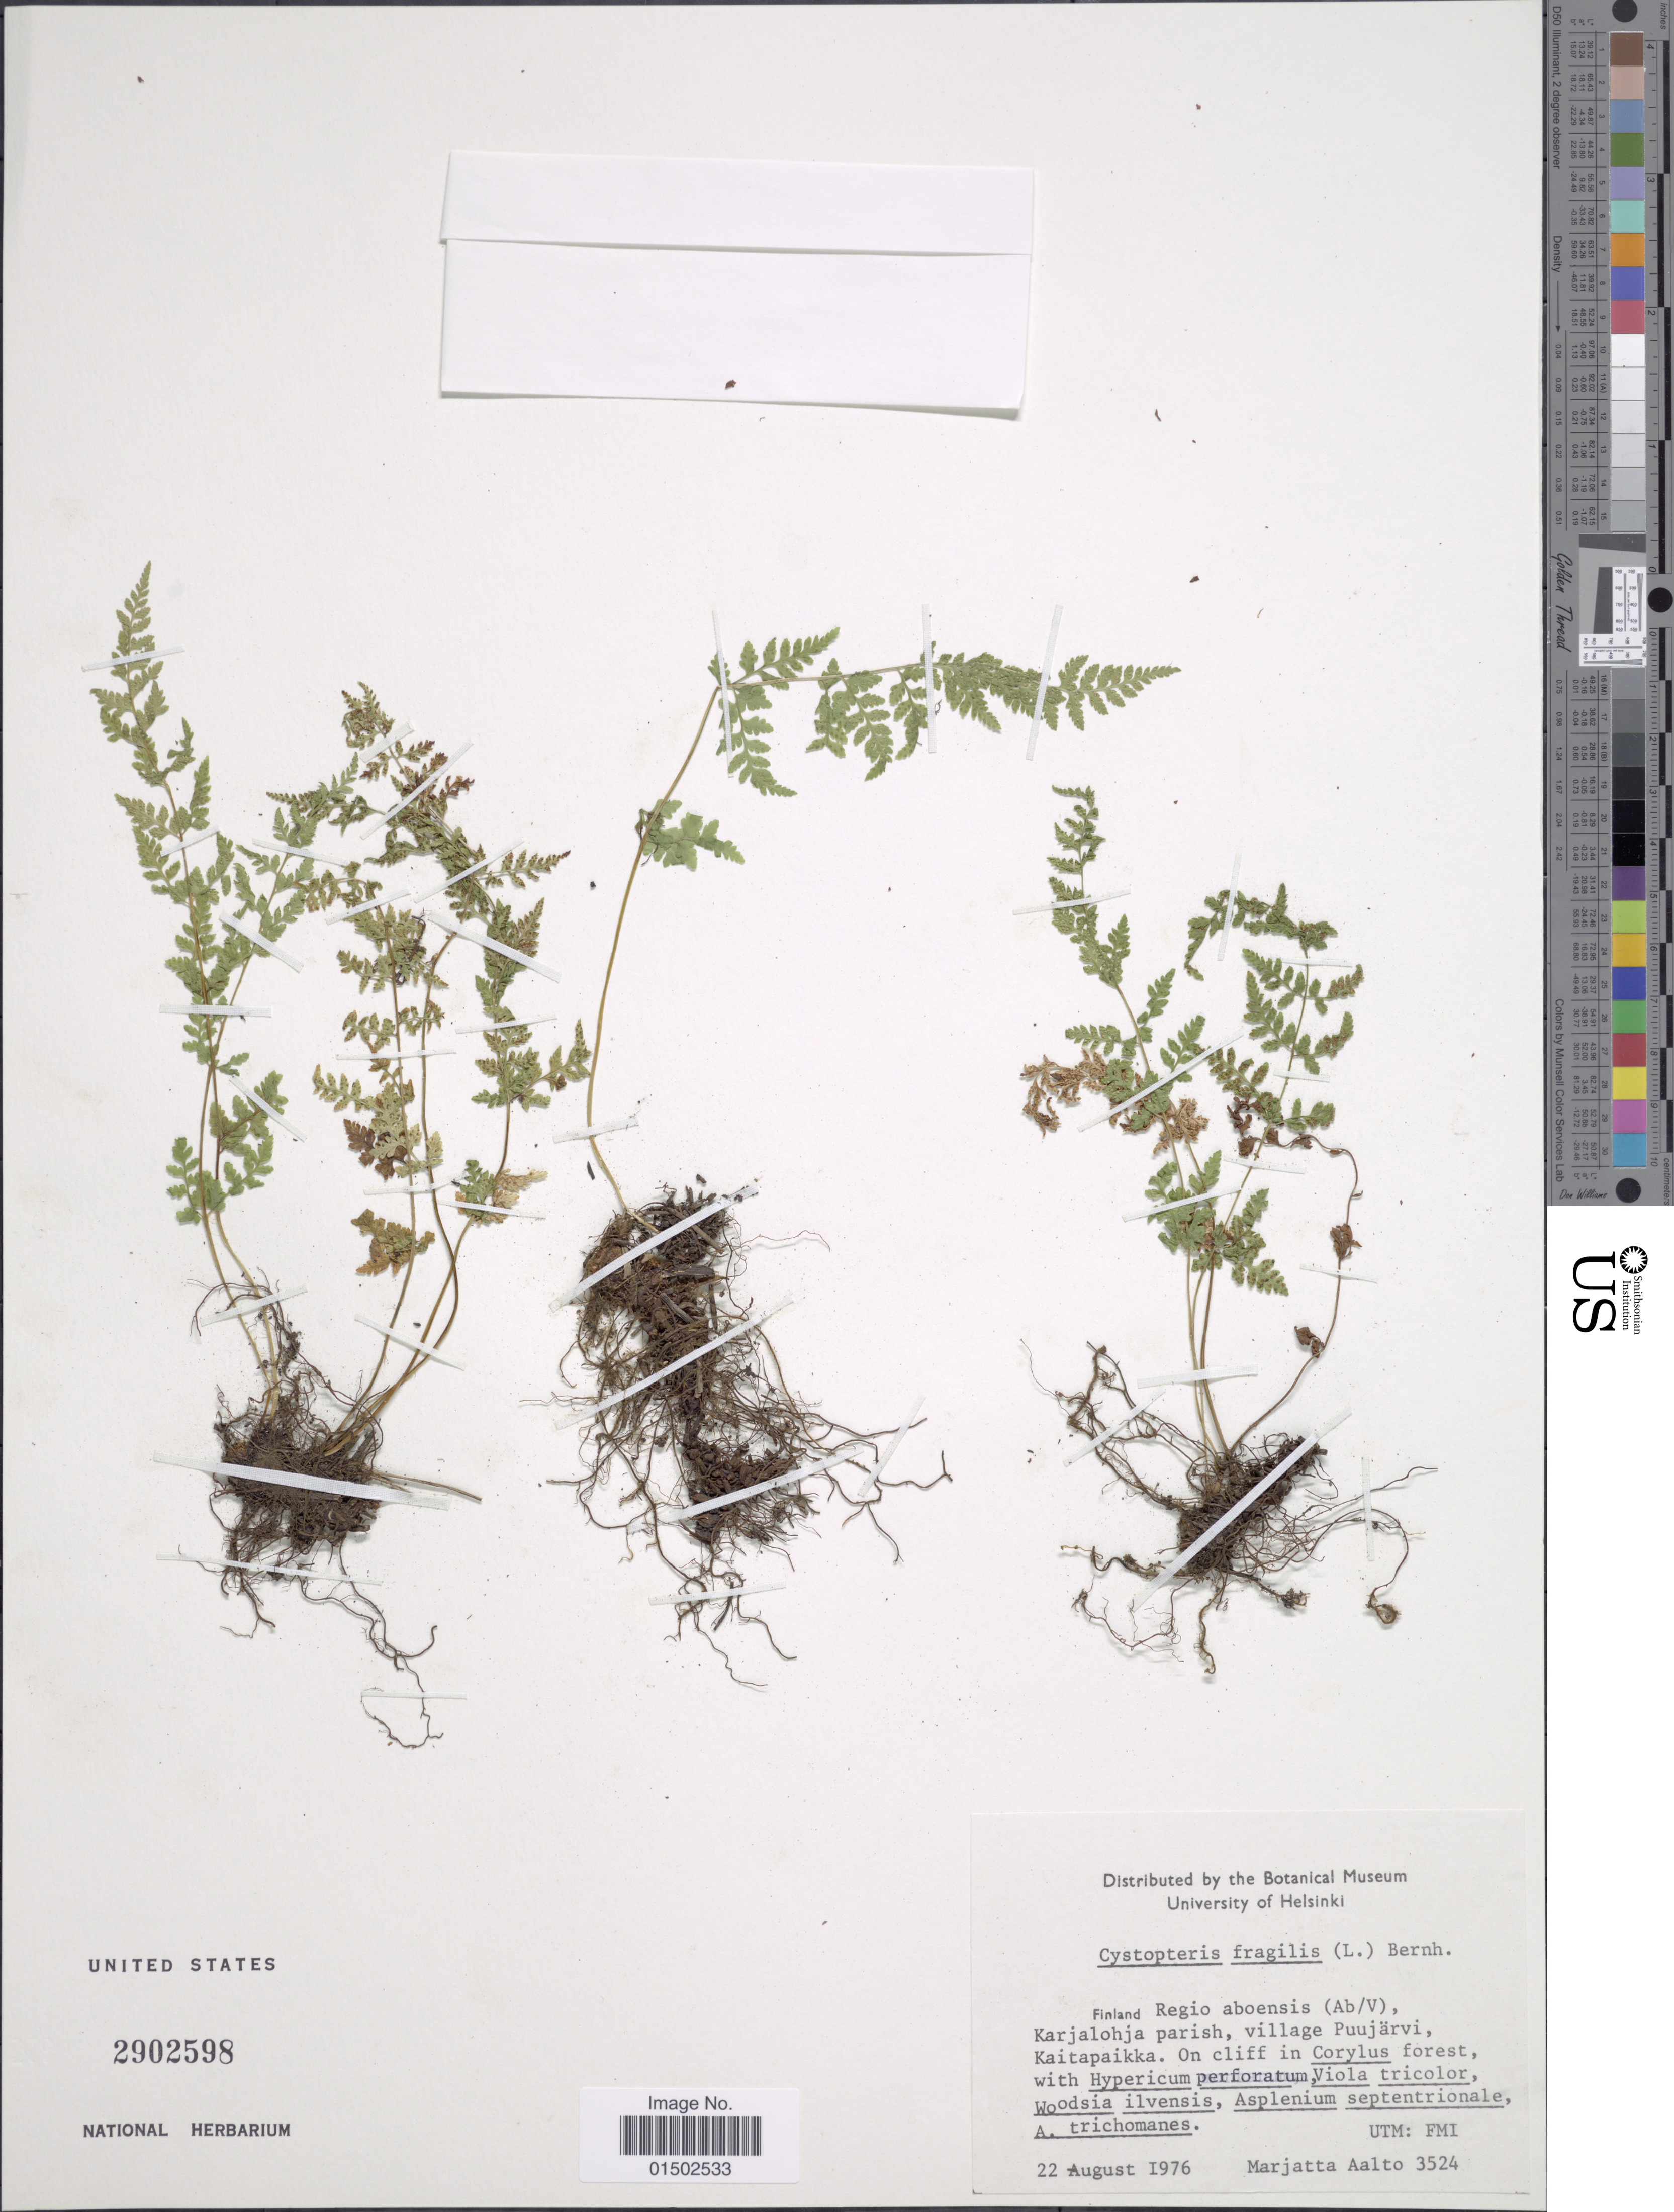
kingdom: Plantae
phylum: Tracheophyta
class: Polypodiopsida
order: Polypodiales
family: Cystopteridaceae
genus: Cystopteris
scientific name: Cystopteris fragilis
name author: (L.) Bernh.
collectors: M. Aalto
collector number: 3524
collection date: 1976-08-22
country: Finland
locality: Regio aboensis (ab/ V), Karjalohja parish, village Puujarvi, Kaitapaikka. On cliff in Corylus tricolor, woodsia ilvensis, Asplenium septentrionale, A. trichomanes.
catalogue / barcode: US 2902598